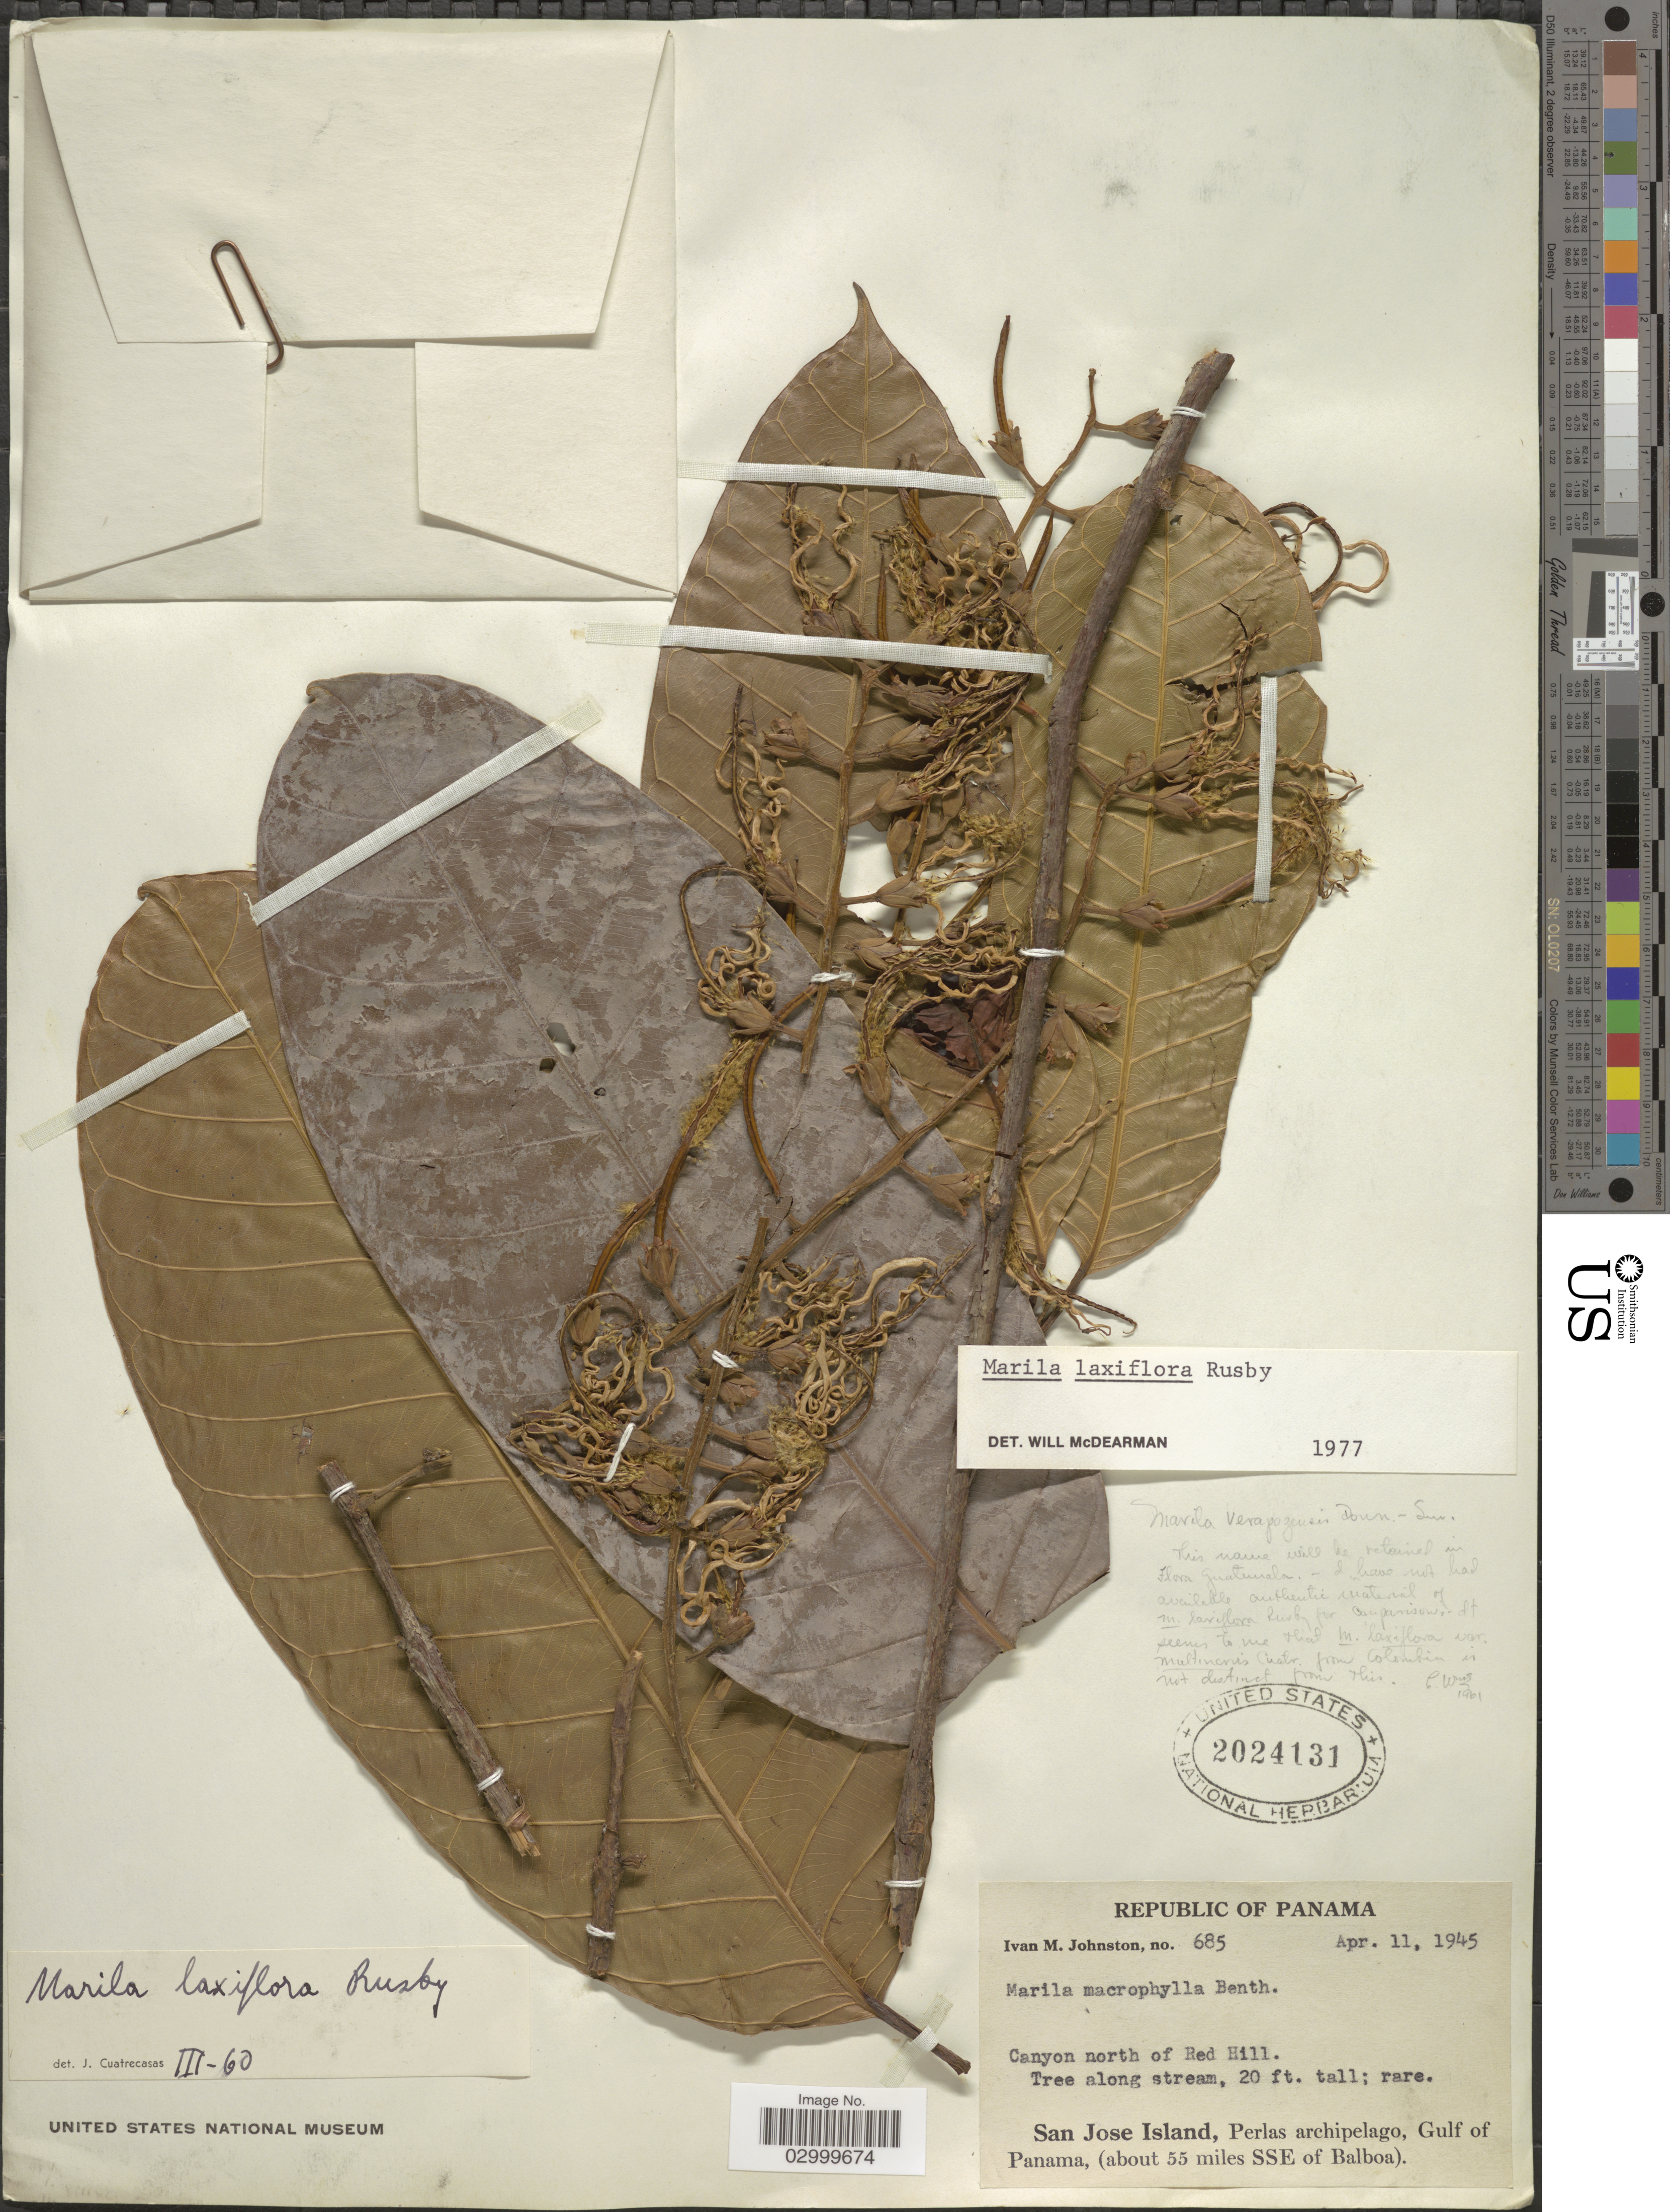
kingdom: Plantae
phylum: Tracheophyta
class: Magnoliopsida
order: Malpighiales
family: Calophyllaceae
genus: Marila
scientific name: Marila laxiflora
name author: Rusby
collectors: I.M. Johnston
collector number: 685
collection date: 1945-04-11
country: Panama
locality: Canyon north of Red Hill, San Jose Island, Perlas archipelago, Gulf of Panama, (about 55 miles SSE of Balboa).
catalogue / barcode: US 2024131